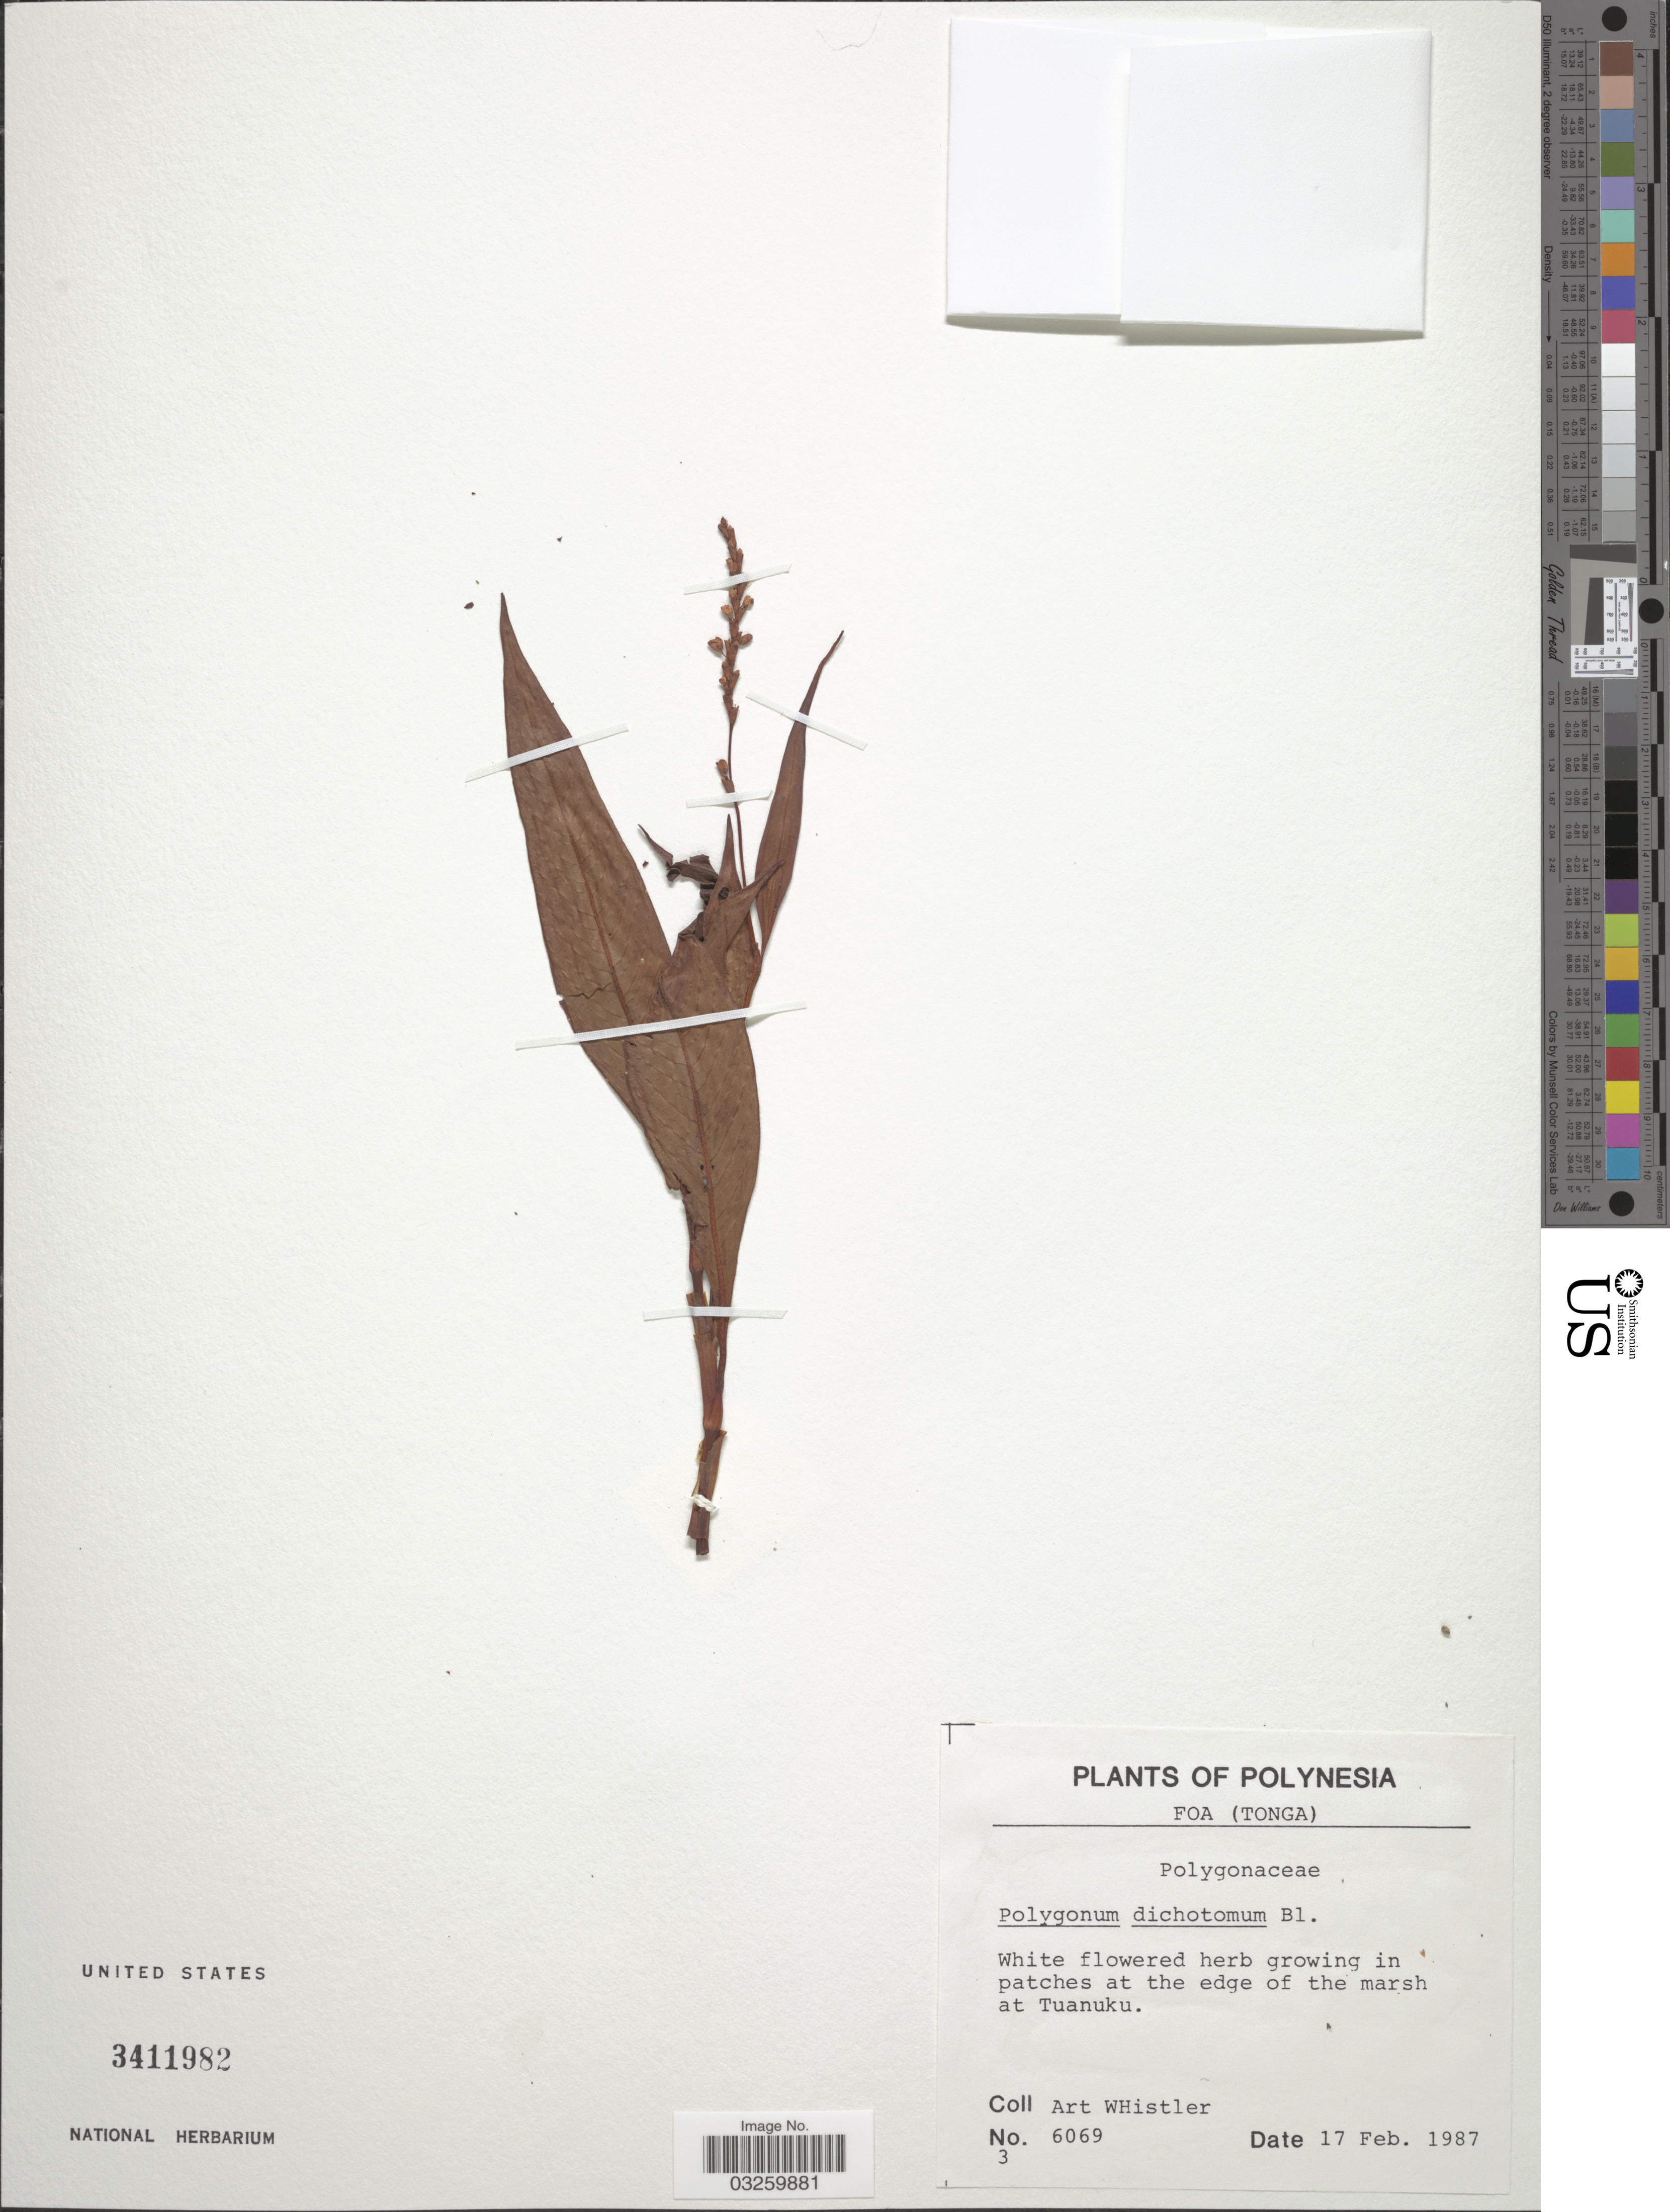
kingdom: Plantae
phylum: Tracheophyta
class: Magnoliopsida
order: Caryophyllales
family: Polygonaceae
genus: Persicaria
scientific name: Persicaria dichotoma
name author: (Blume) Masam.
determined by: Wagner, W. L., (BOT), Smithsonian Institution - National Museum of Natural History (UNITED STATES)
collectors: A. Whistler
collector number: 6069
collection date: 1987-02-17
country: Tonga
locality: Polynesia. Foa. At the edge of the marsh at Tuanuku.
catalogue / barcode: US 3411982